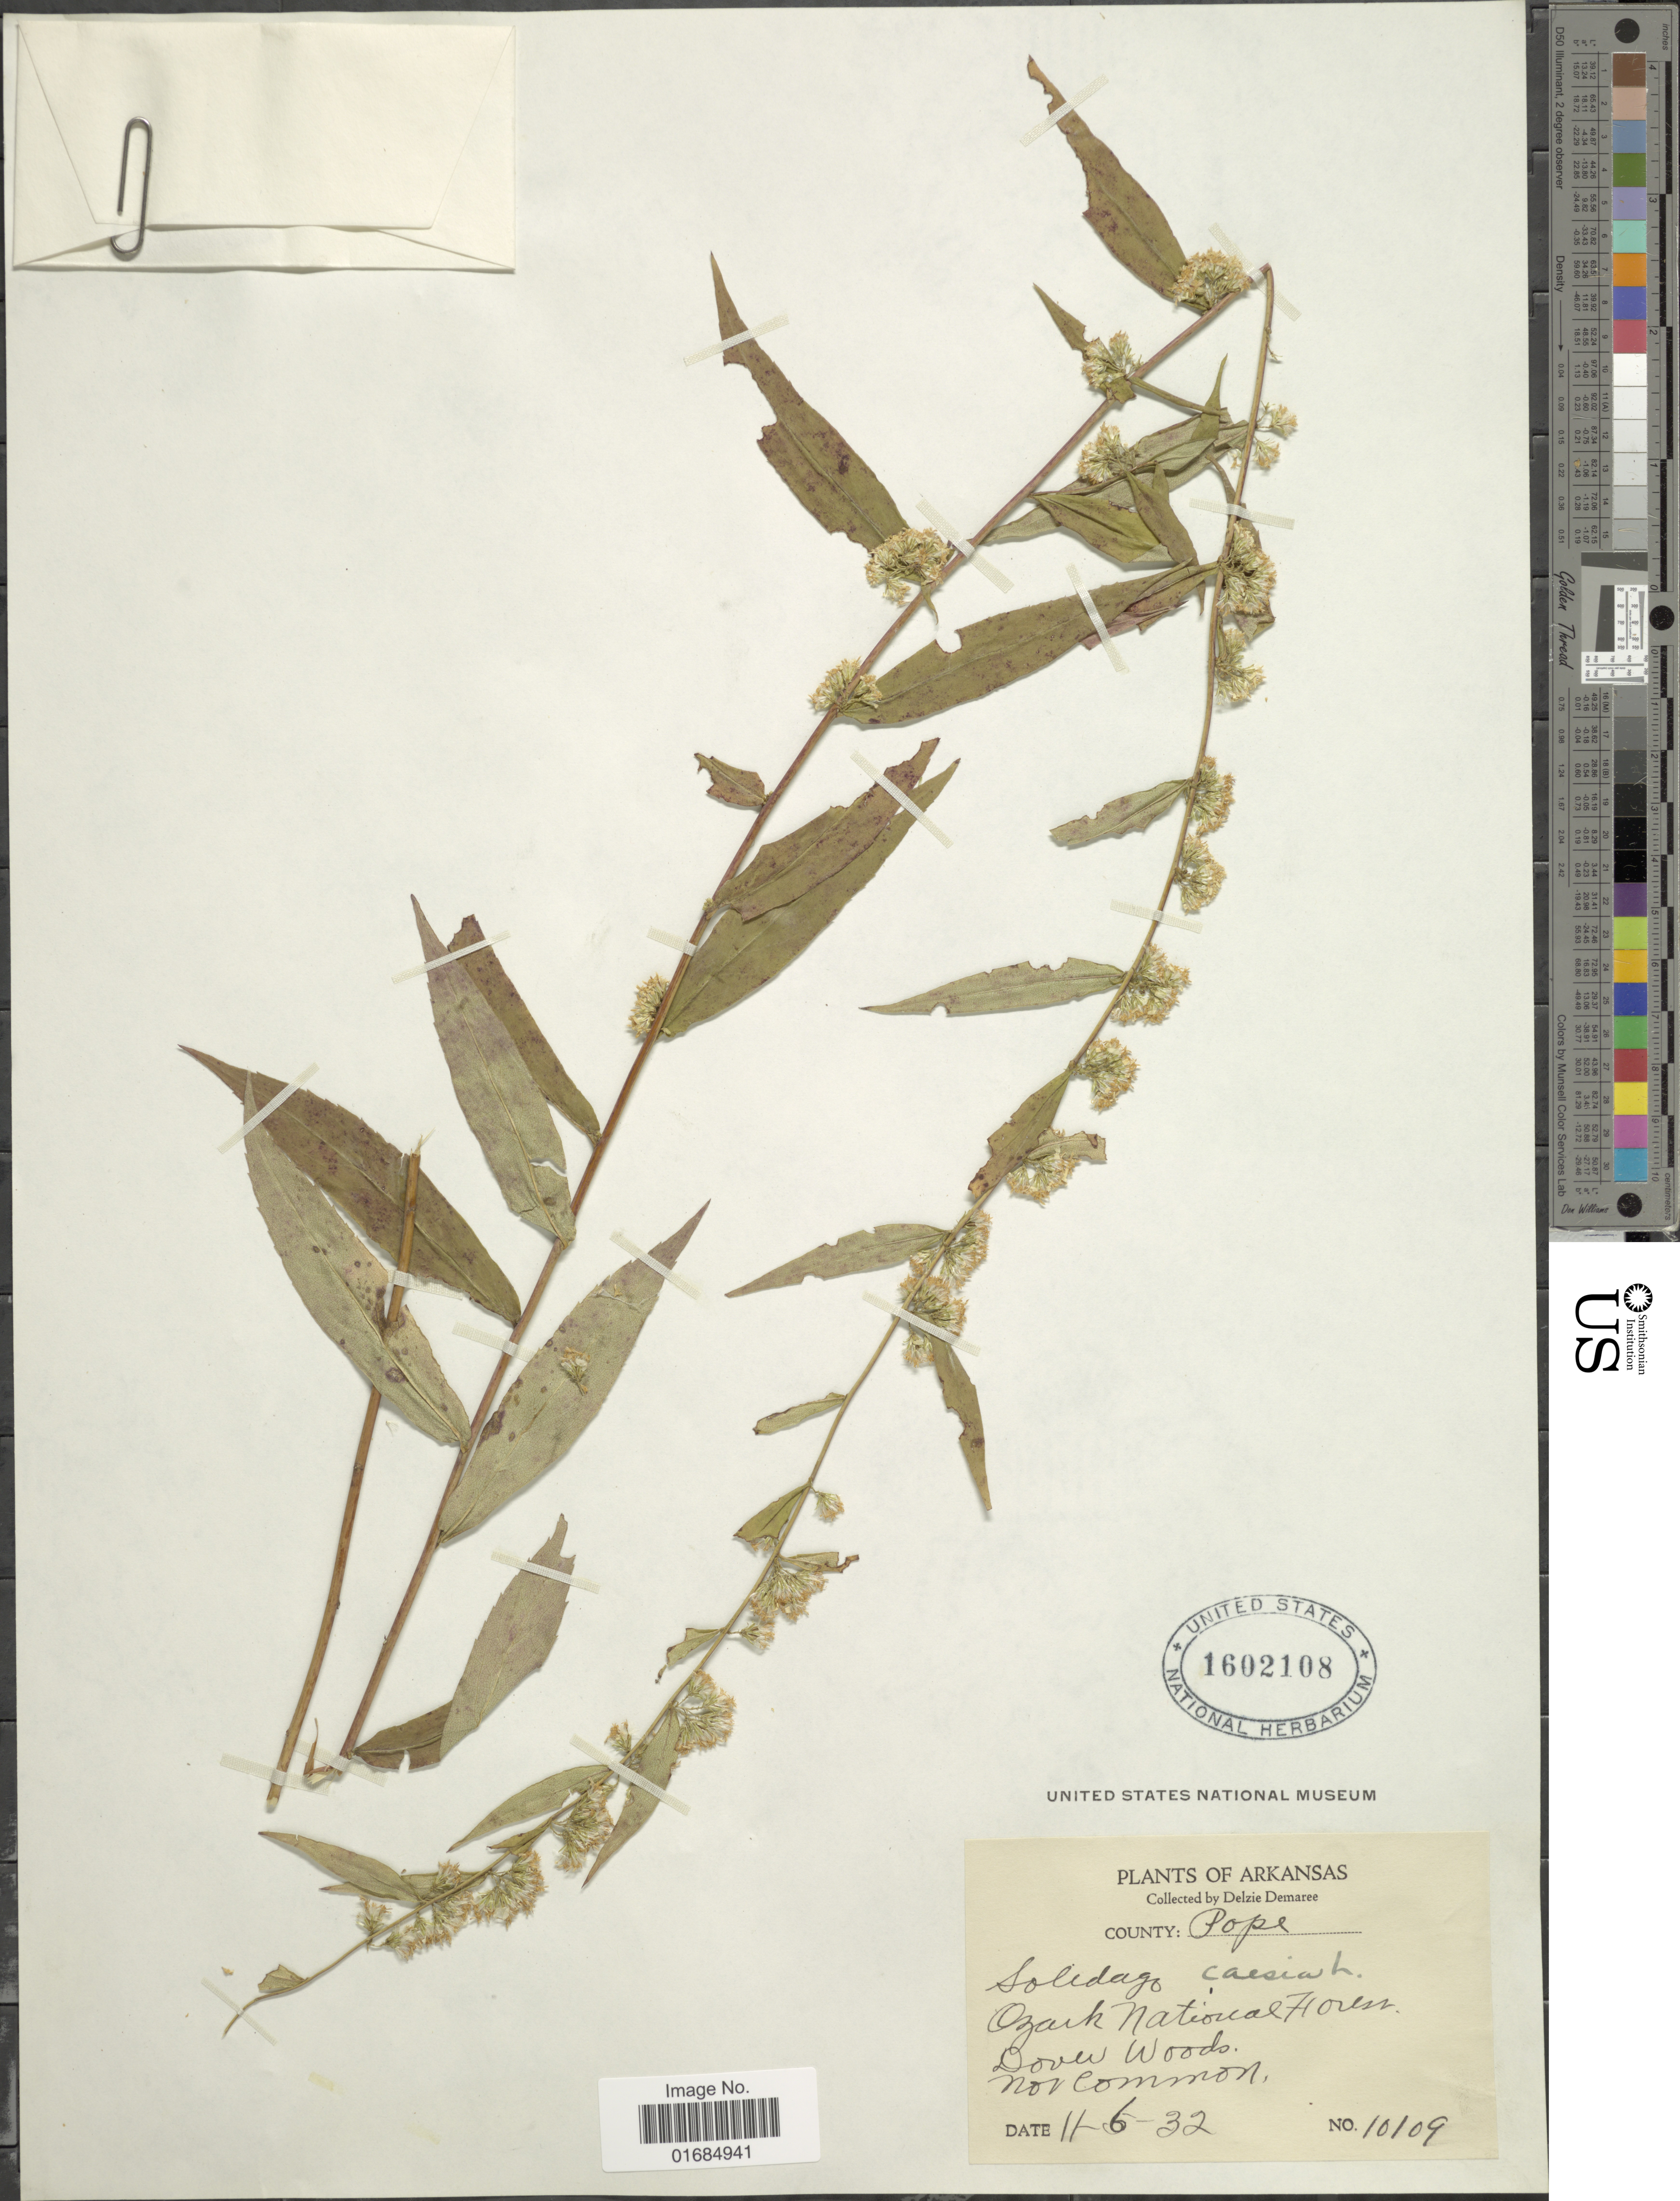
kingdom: Plantae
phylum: Tracheophyta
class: Magnoliopsida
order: Asterales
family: Asteraceae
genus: Solidago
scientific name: Solidago caesia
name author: L.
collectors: D. Demaree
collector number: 10109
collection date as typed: Transcribed d/m/y: 11/6/32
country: United States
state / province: Arkansas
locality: County Pope. Ozak National Forest, Dover woods.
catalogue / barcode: US 1602108